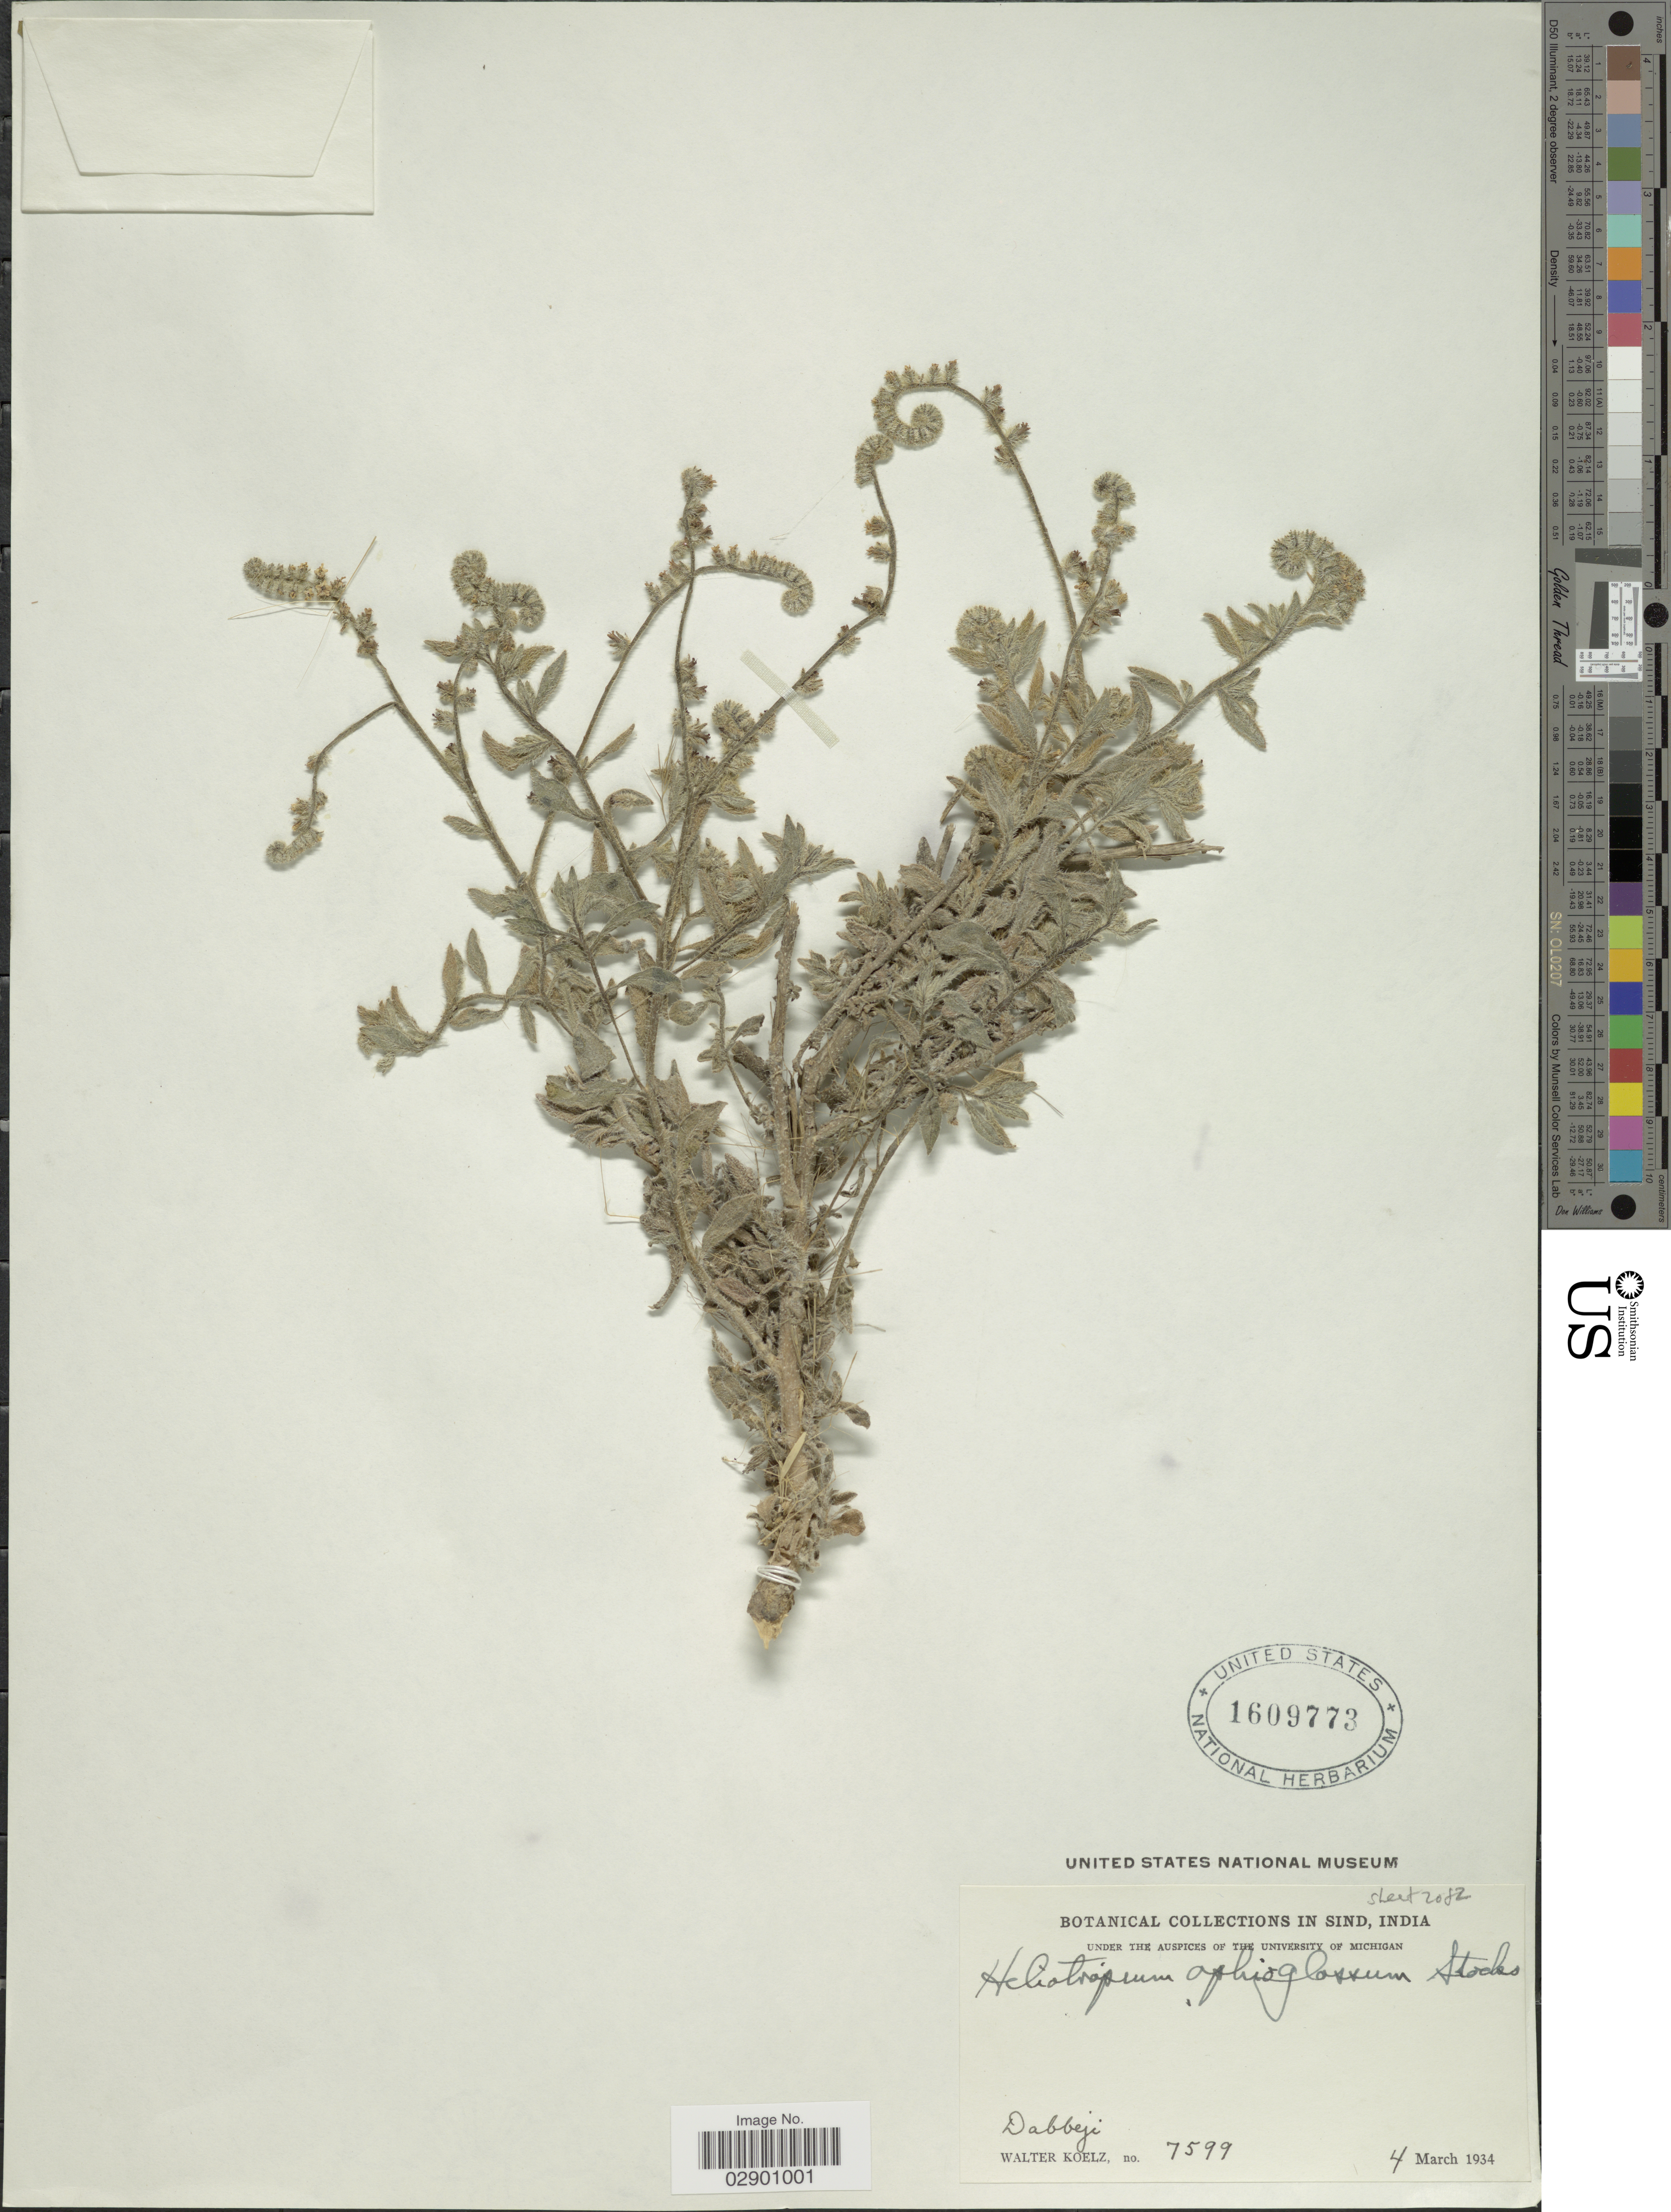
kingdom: Plantae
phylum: Tracheophyta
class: Magnoliopsida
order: Boraginales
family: Heliotropiaceae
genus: Heliotropium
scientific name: Heliotropium ophioglossum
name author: C.B. Clarke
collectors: W. N. Koelz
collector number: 7599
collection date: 1934-03-04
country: Pakistan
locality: Dabbeji.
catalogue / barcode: US 1609773